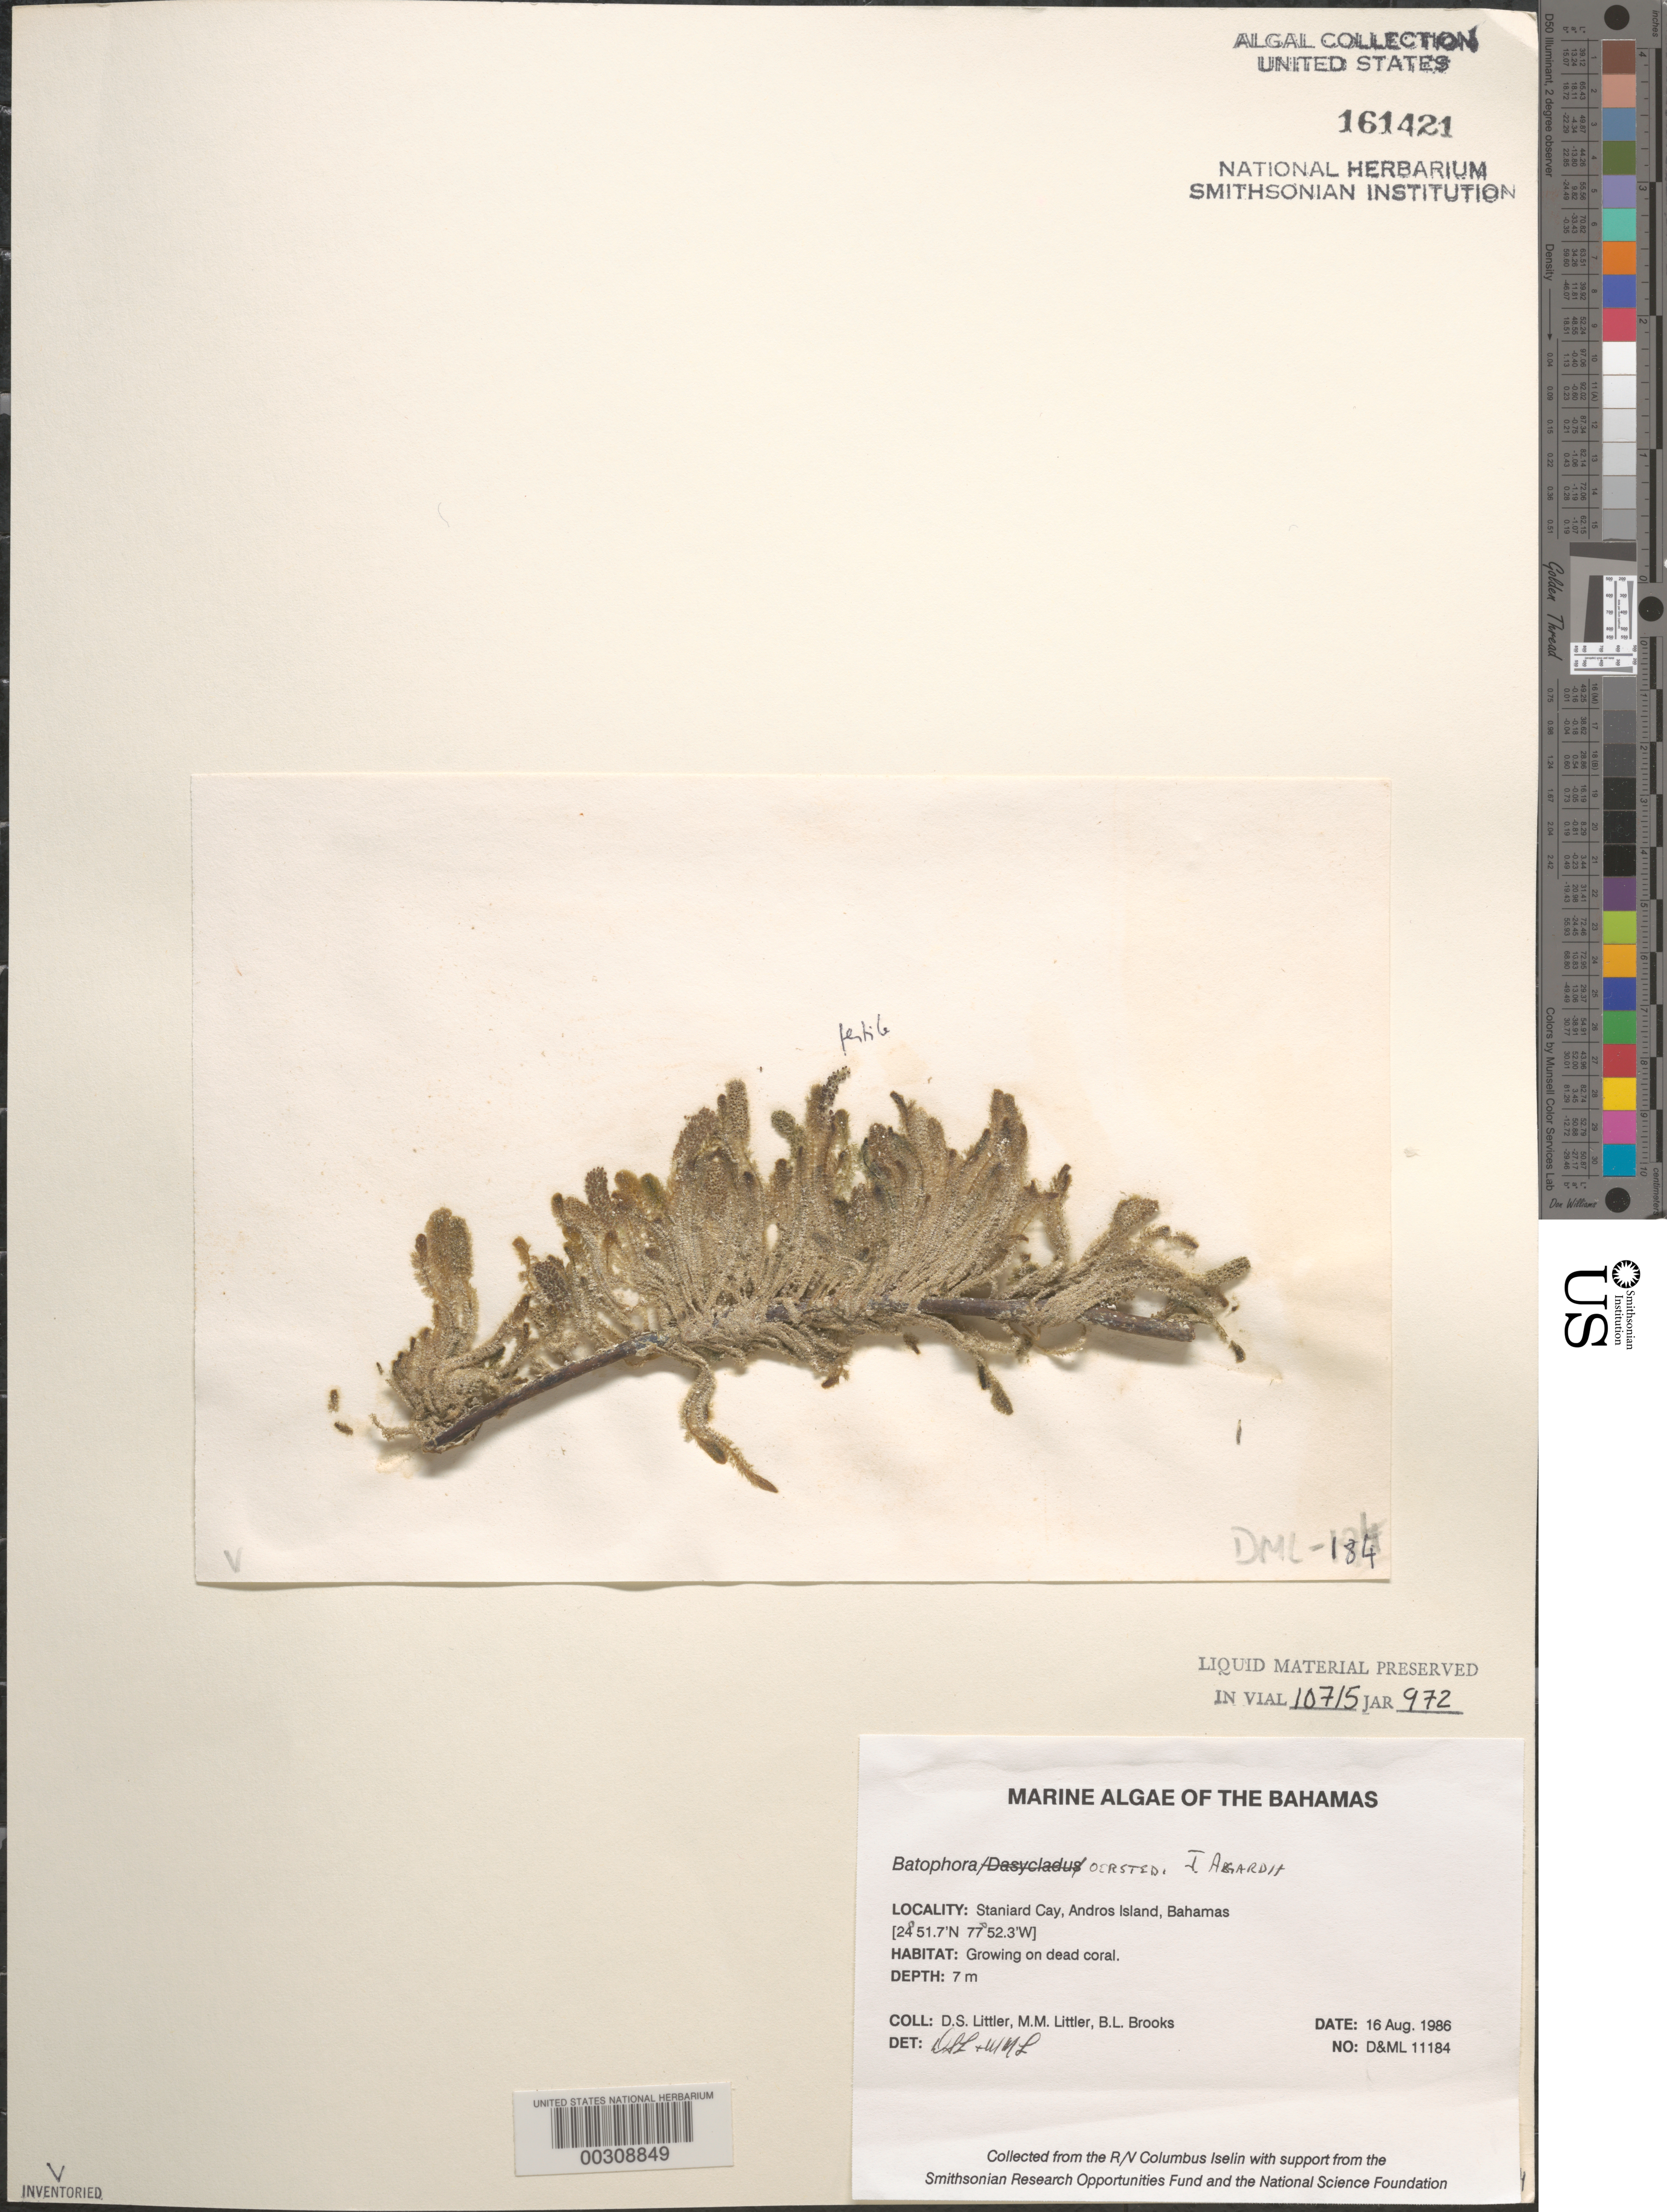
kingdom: Plantae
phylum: Chlorophyta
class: Ulvophyceae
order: Dasycladales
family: Dasycladaceae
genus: Batophora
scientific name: Batophora oerstedii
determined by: Littler, D. S.; Littler, M. M.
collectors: D. S. Littler, M. M. Littler & B. Brooks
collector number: D&ML 11184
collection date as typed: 16 Aug 1986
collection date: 1986-08-16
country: Bahamas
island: Staniard Cay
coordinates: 24 51.7' N, 77 52.3' W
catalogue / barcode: US 161421